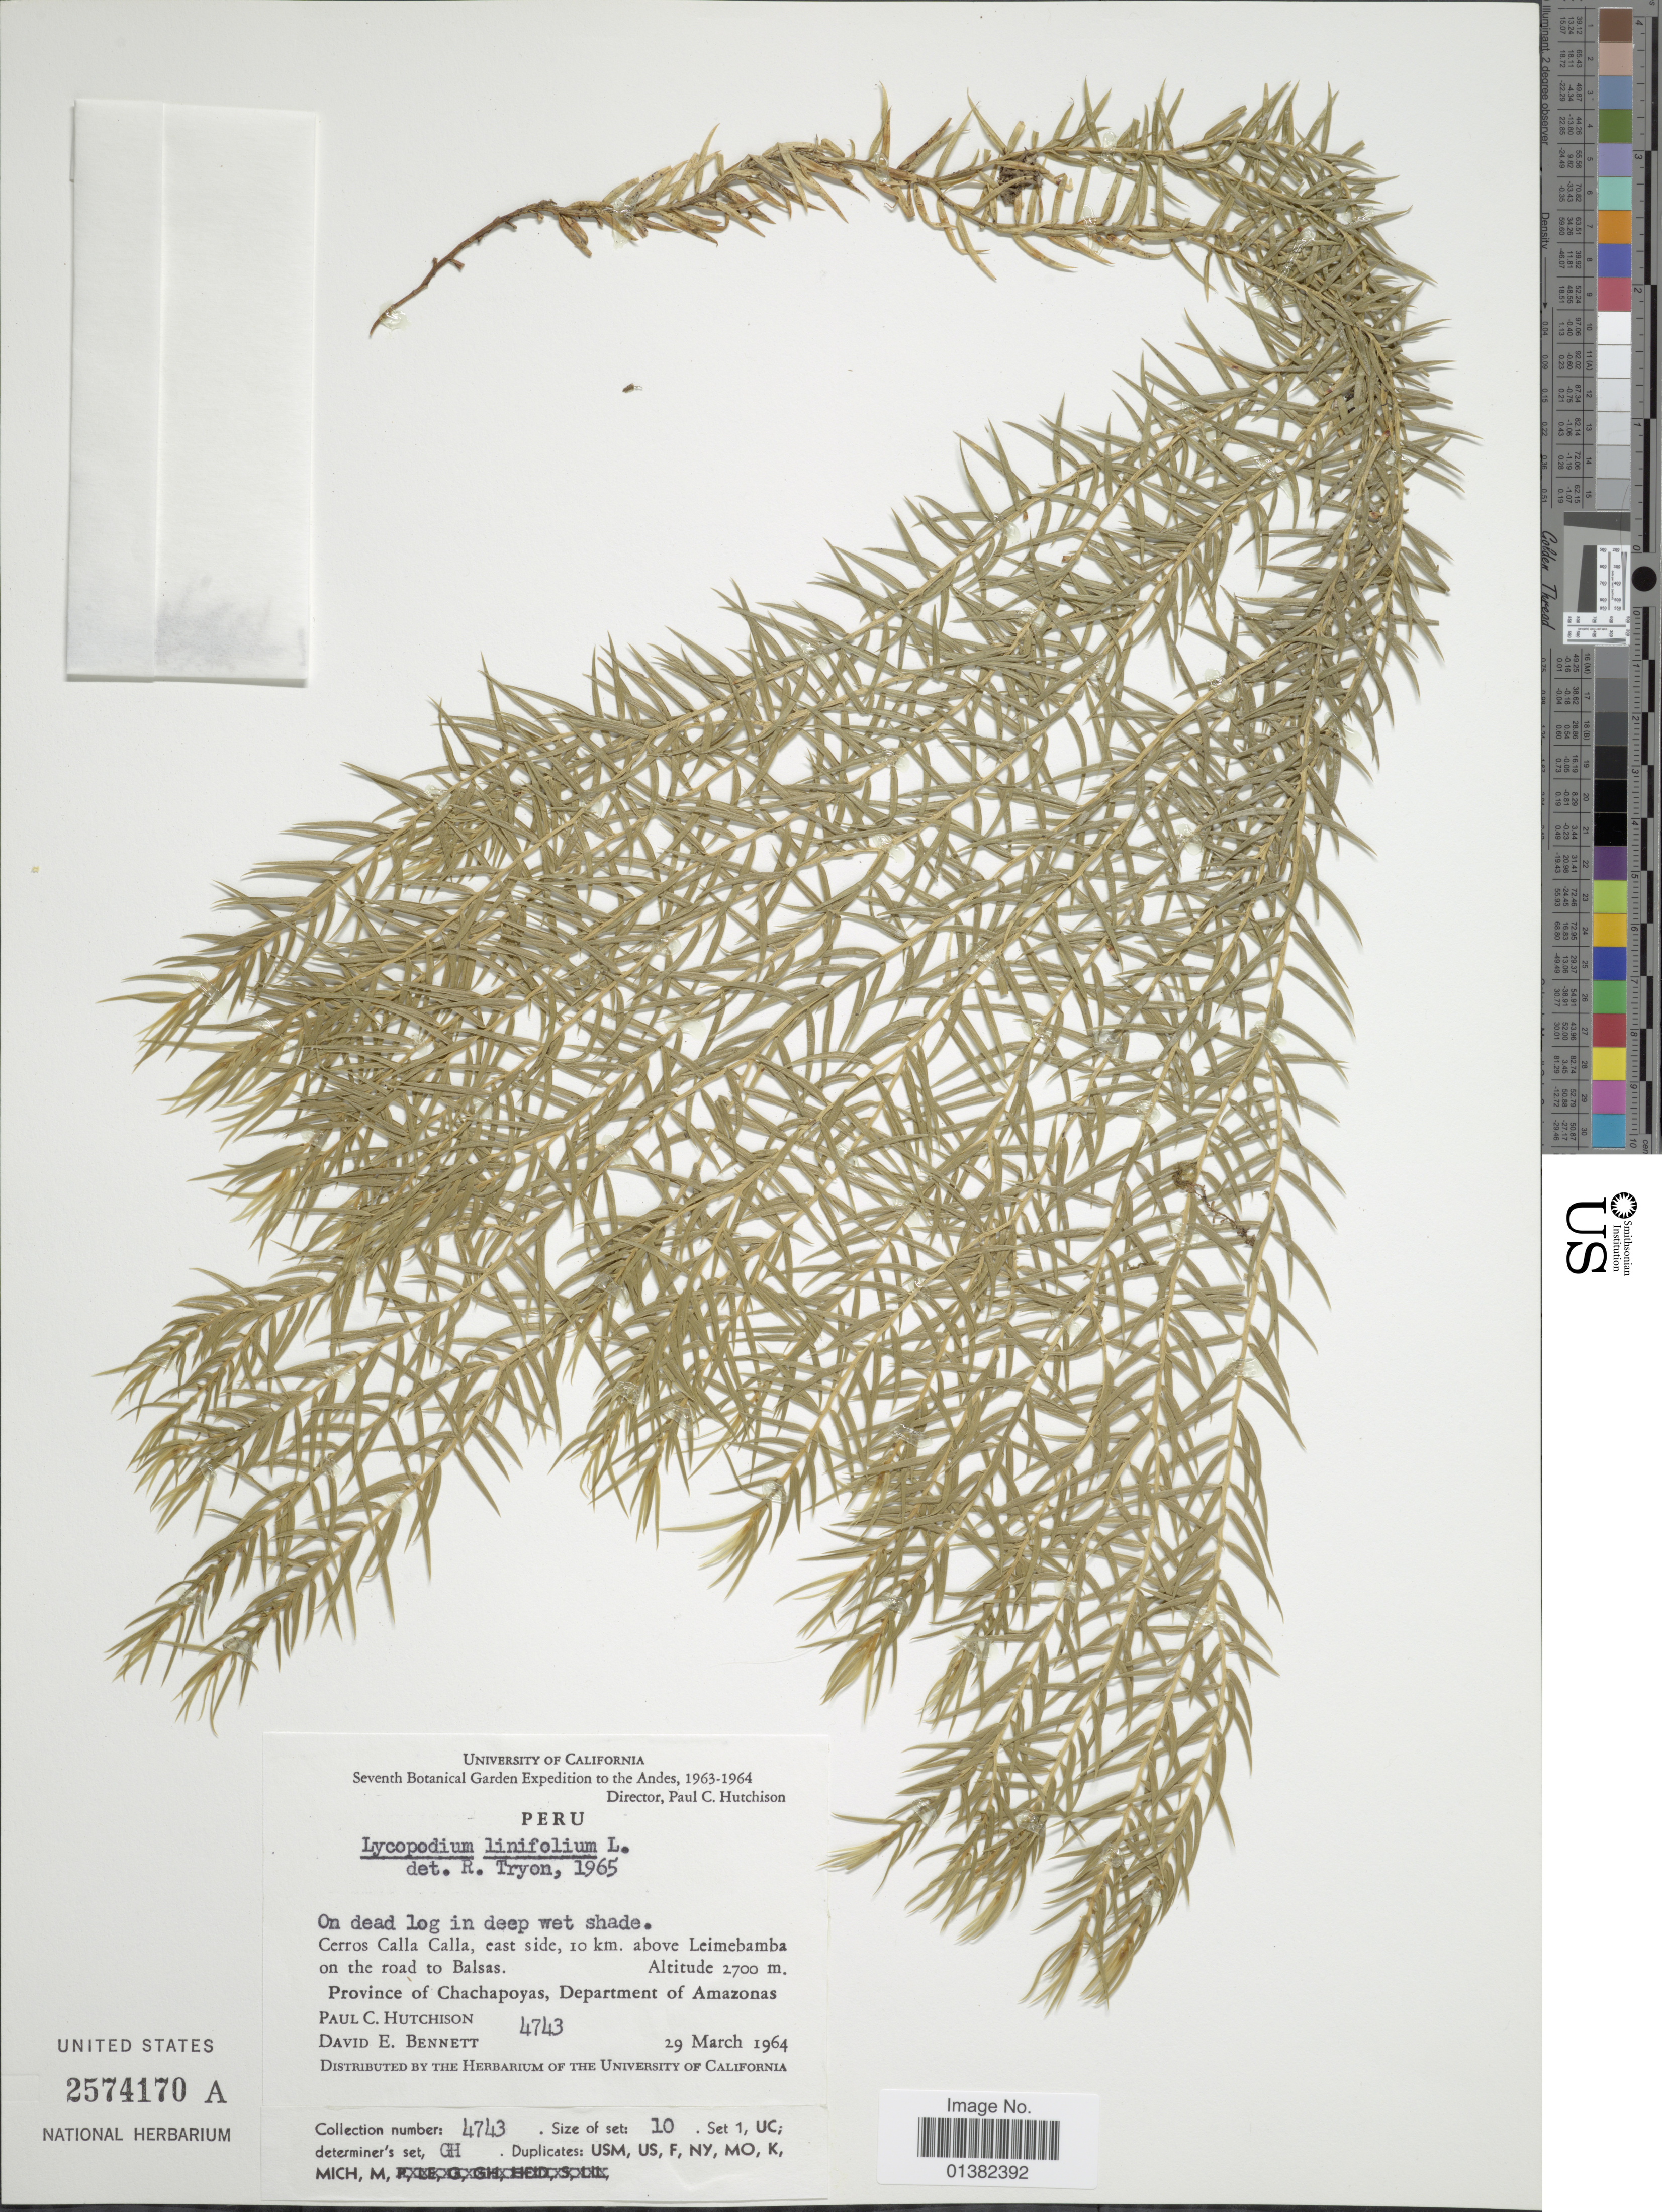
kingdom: Plantae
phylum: Tracheophyta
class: Lycopodiopsida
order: Lycopodiales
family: Lycopodiaceae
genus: Phlegmariurus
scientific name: Phlegmariurus linifolius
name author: (L.) B. Øllg.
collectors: P. C. Hutchison & D. E. Bennett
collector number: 4743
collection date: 1964-03-29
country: Peru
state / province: Amazonas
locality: Cerros Calla Calla, east side, 10 km. above Leimebamba on the road to Balsas, Province of Chachapoyas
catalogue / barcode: US 2574170A